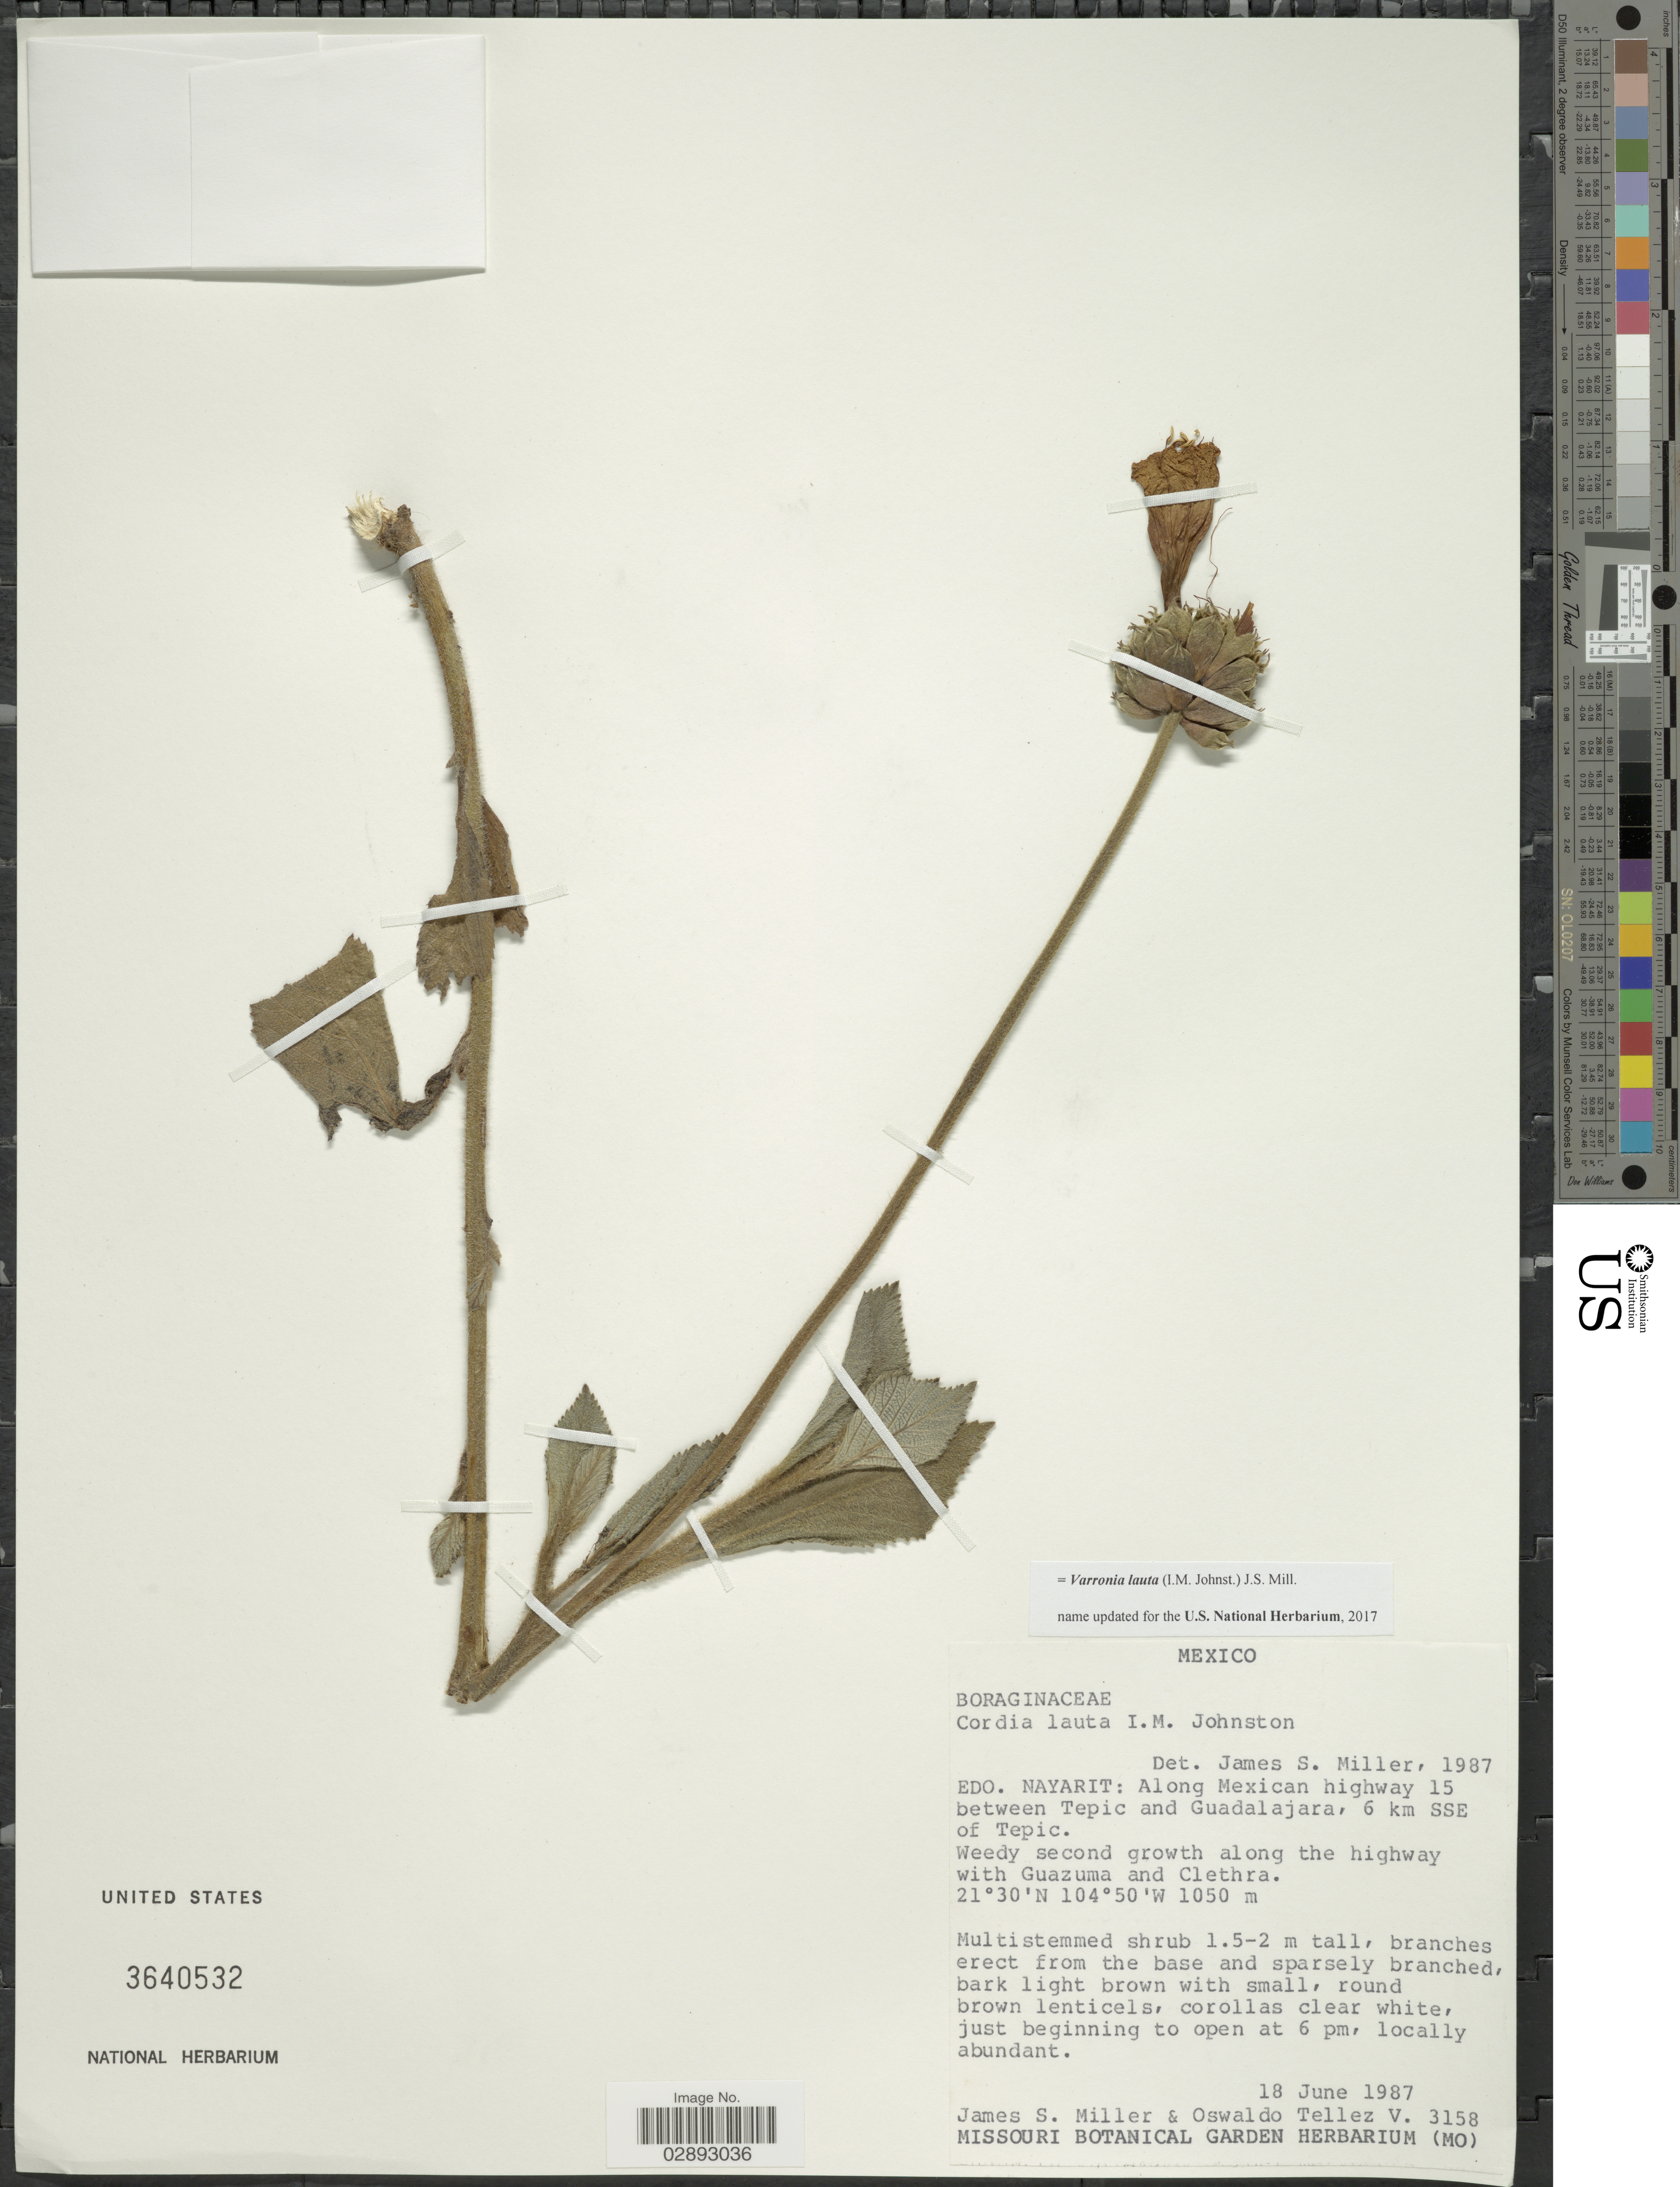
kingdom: Plantae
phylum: Tracheophyta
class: Magnoliopsida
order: Boraginales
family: Cordiaceae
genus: Varronia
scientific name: Varronia lauta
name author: (I.M. Johnst.) J.S. Mill.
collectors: J. S. Miller & O. Téllez V.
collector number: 3158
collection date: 1987-06-18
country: Mexico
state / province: Nayarit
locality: Edo. Nayarit: Along Mexican highway 15 between Tepic and Guadalajara, 6 km SSE of Tepic.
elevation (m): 1050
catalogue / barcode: US 3640532